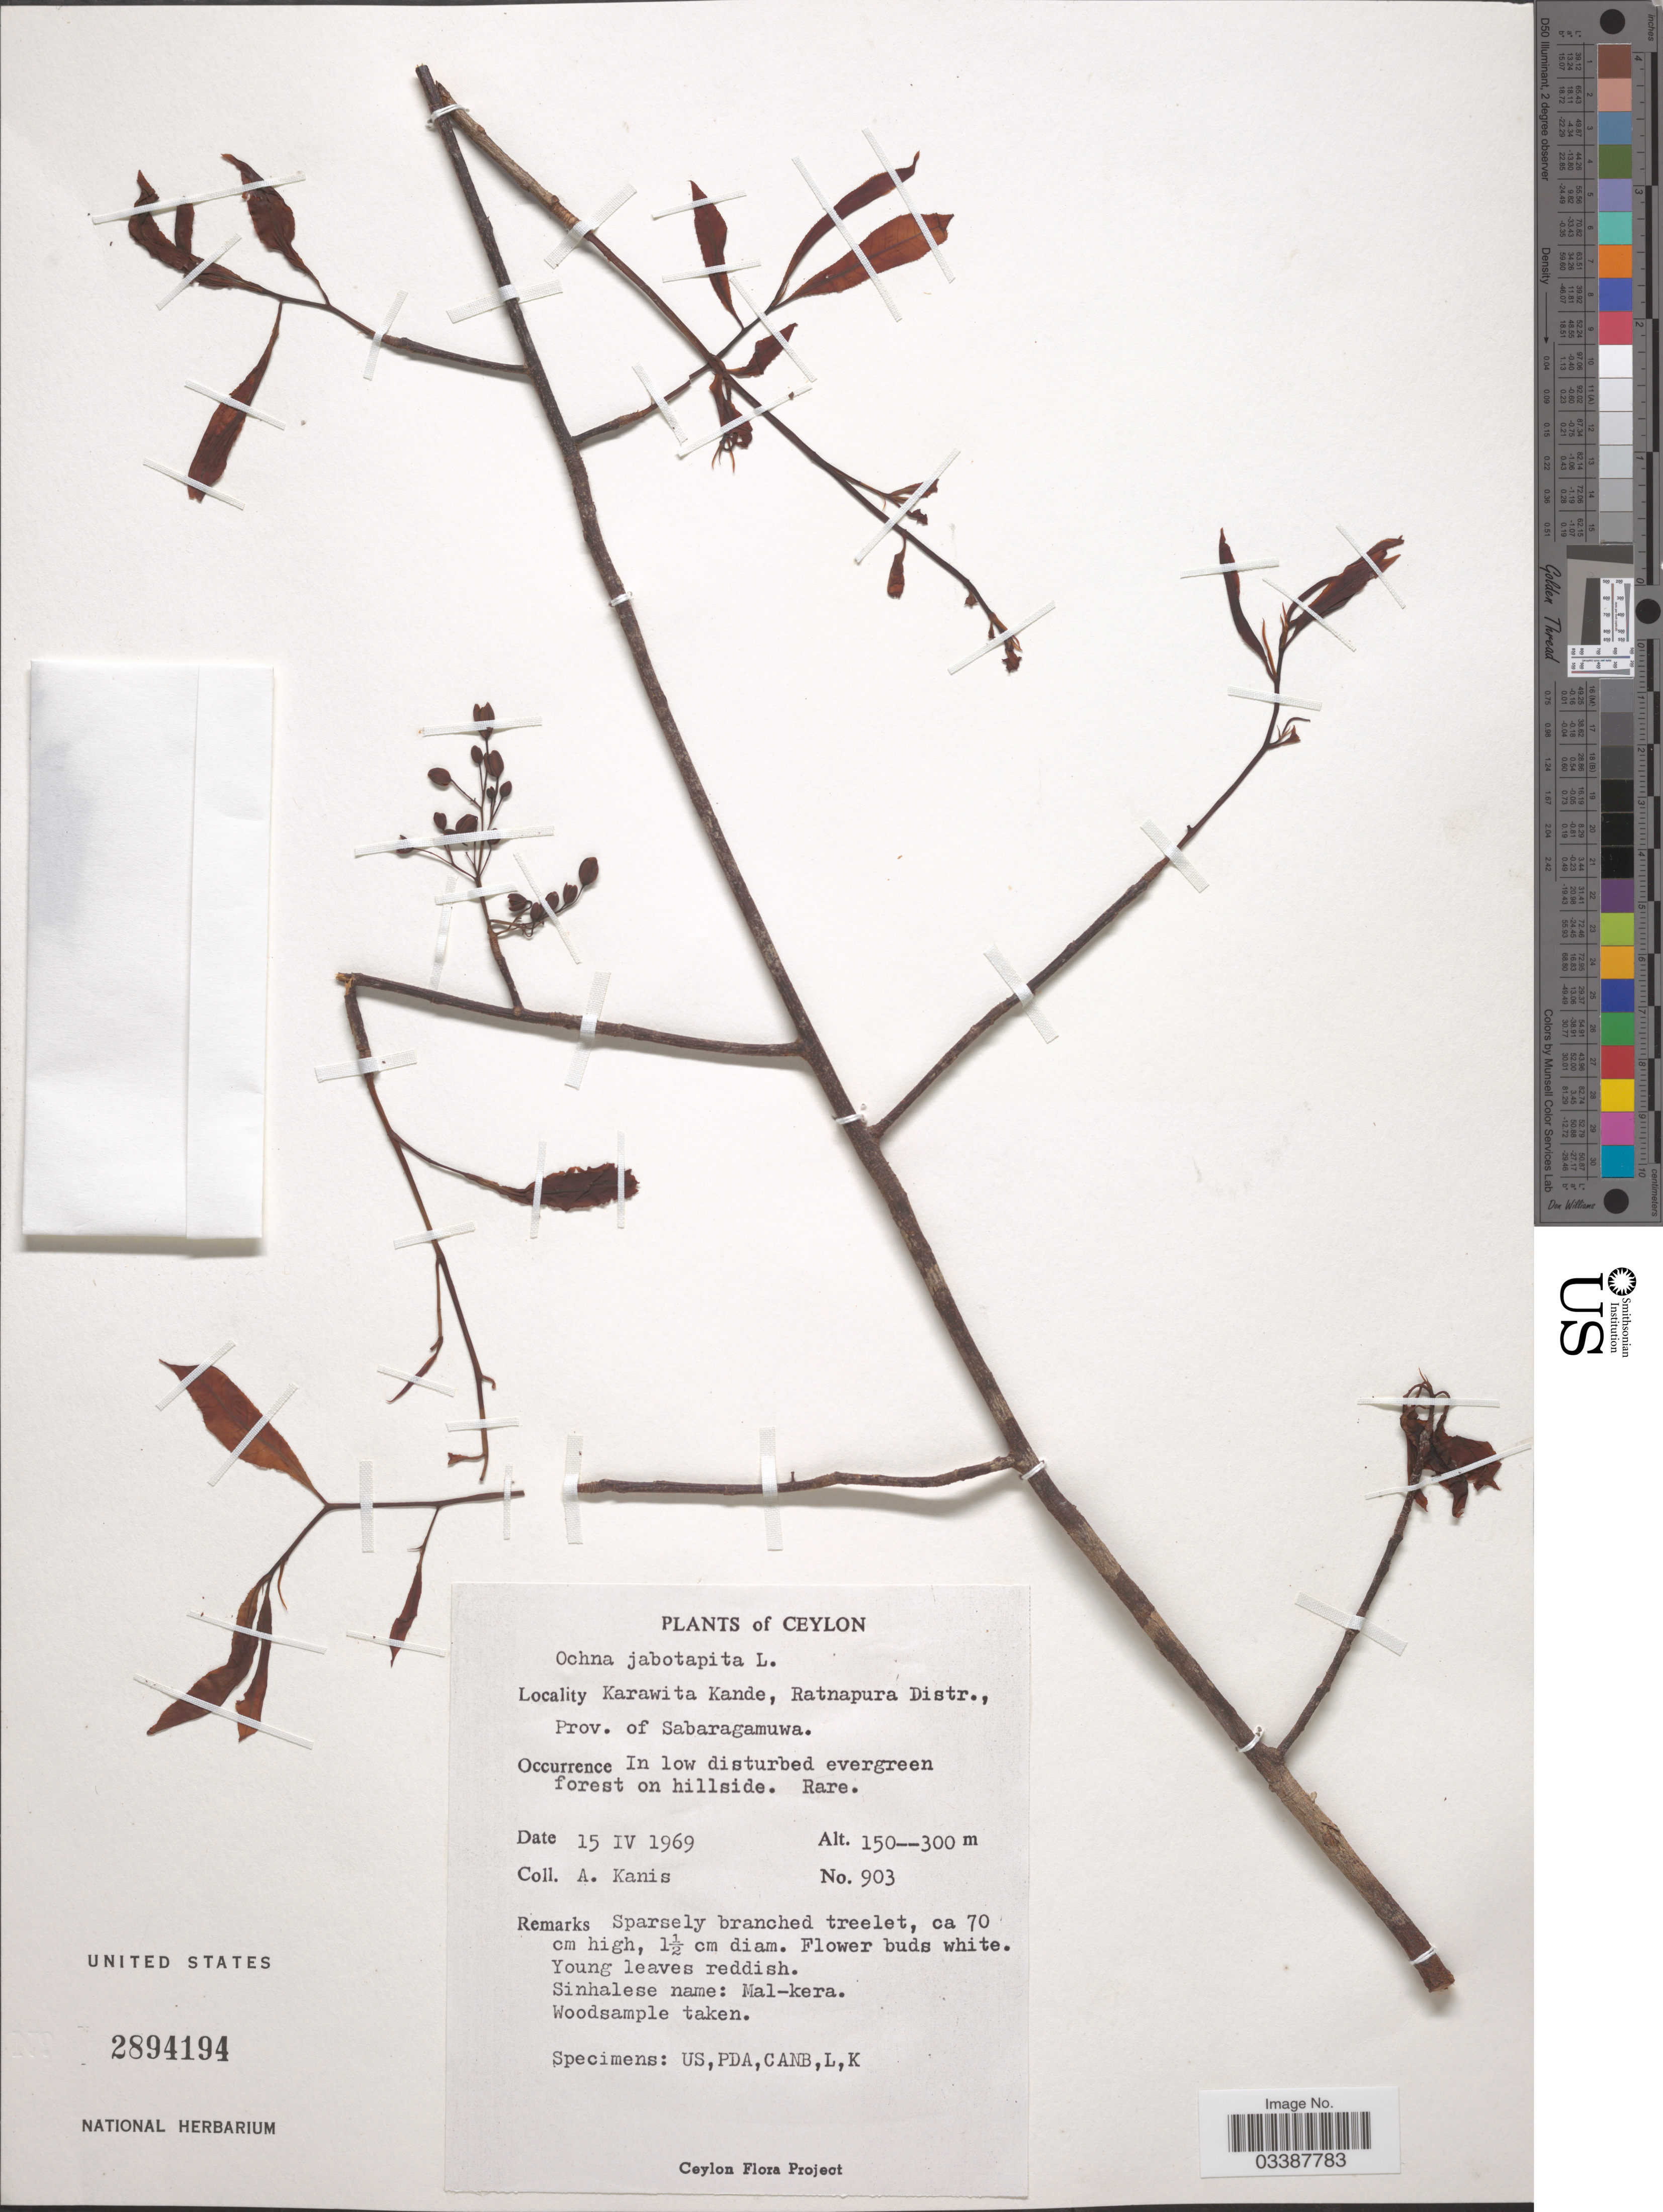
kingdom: Plantae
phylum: Tracheophyta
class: Magnoliopsida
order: Malpighiales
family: Ochnaceae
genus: Ochna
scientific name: Ochna jabotapita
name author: L.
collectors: A. Kanis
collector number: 903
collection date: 1969-04-15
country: Sri Lanka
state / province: Sabaragamuwa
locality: Ceylon. Karawita Kande, Ratnapura Distr.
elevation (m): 150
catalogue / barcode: US 2894194